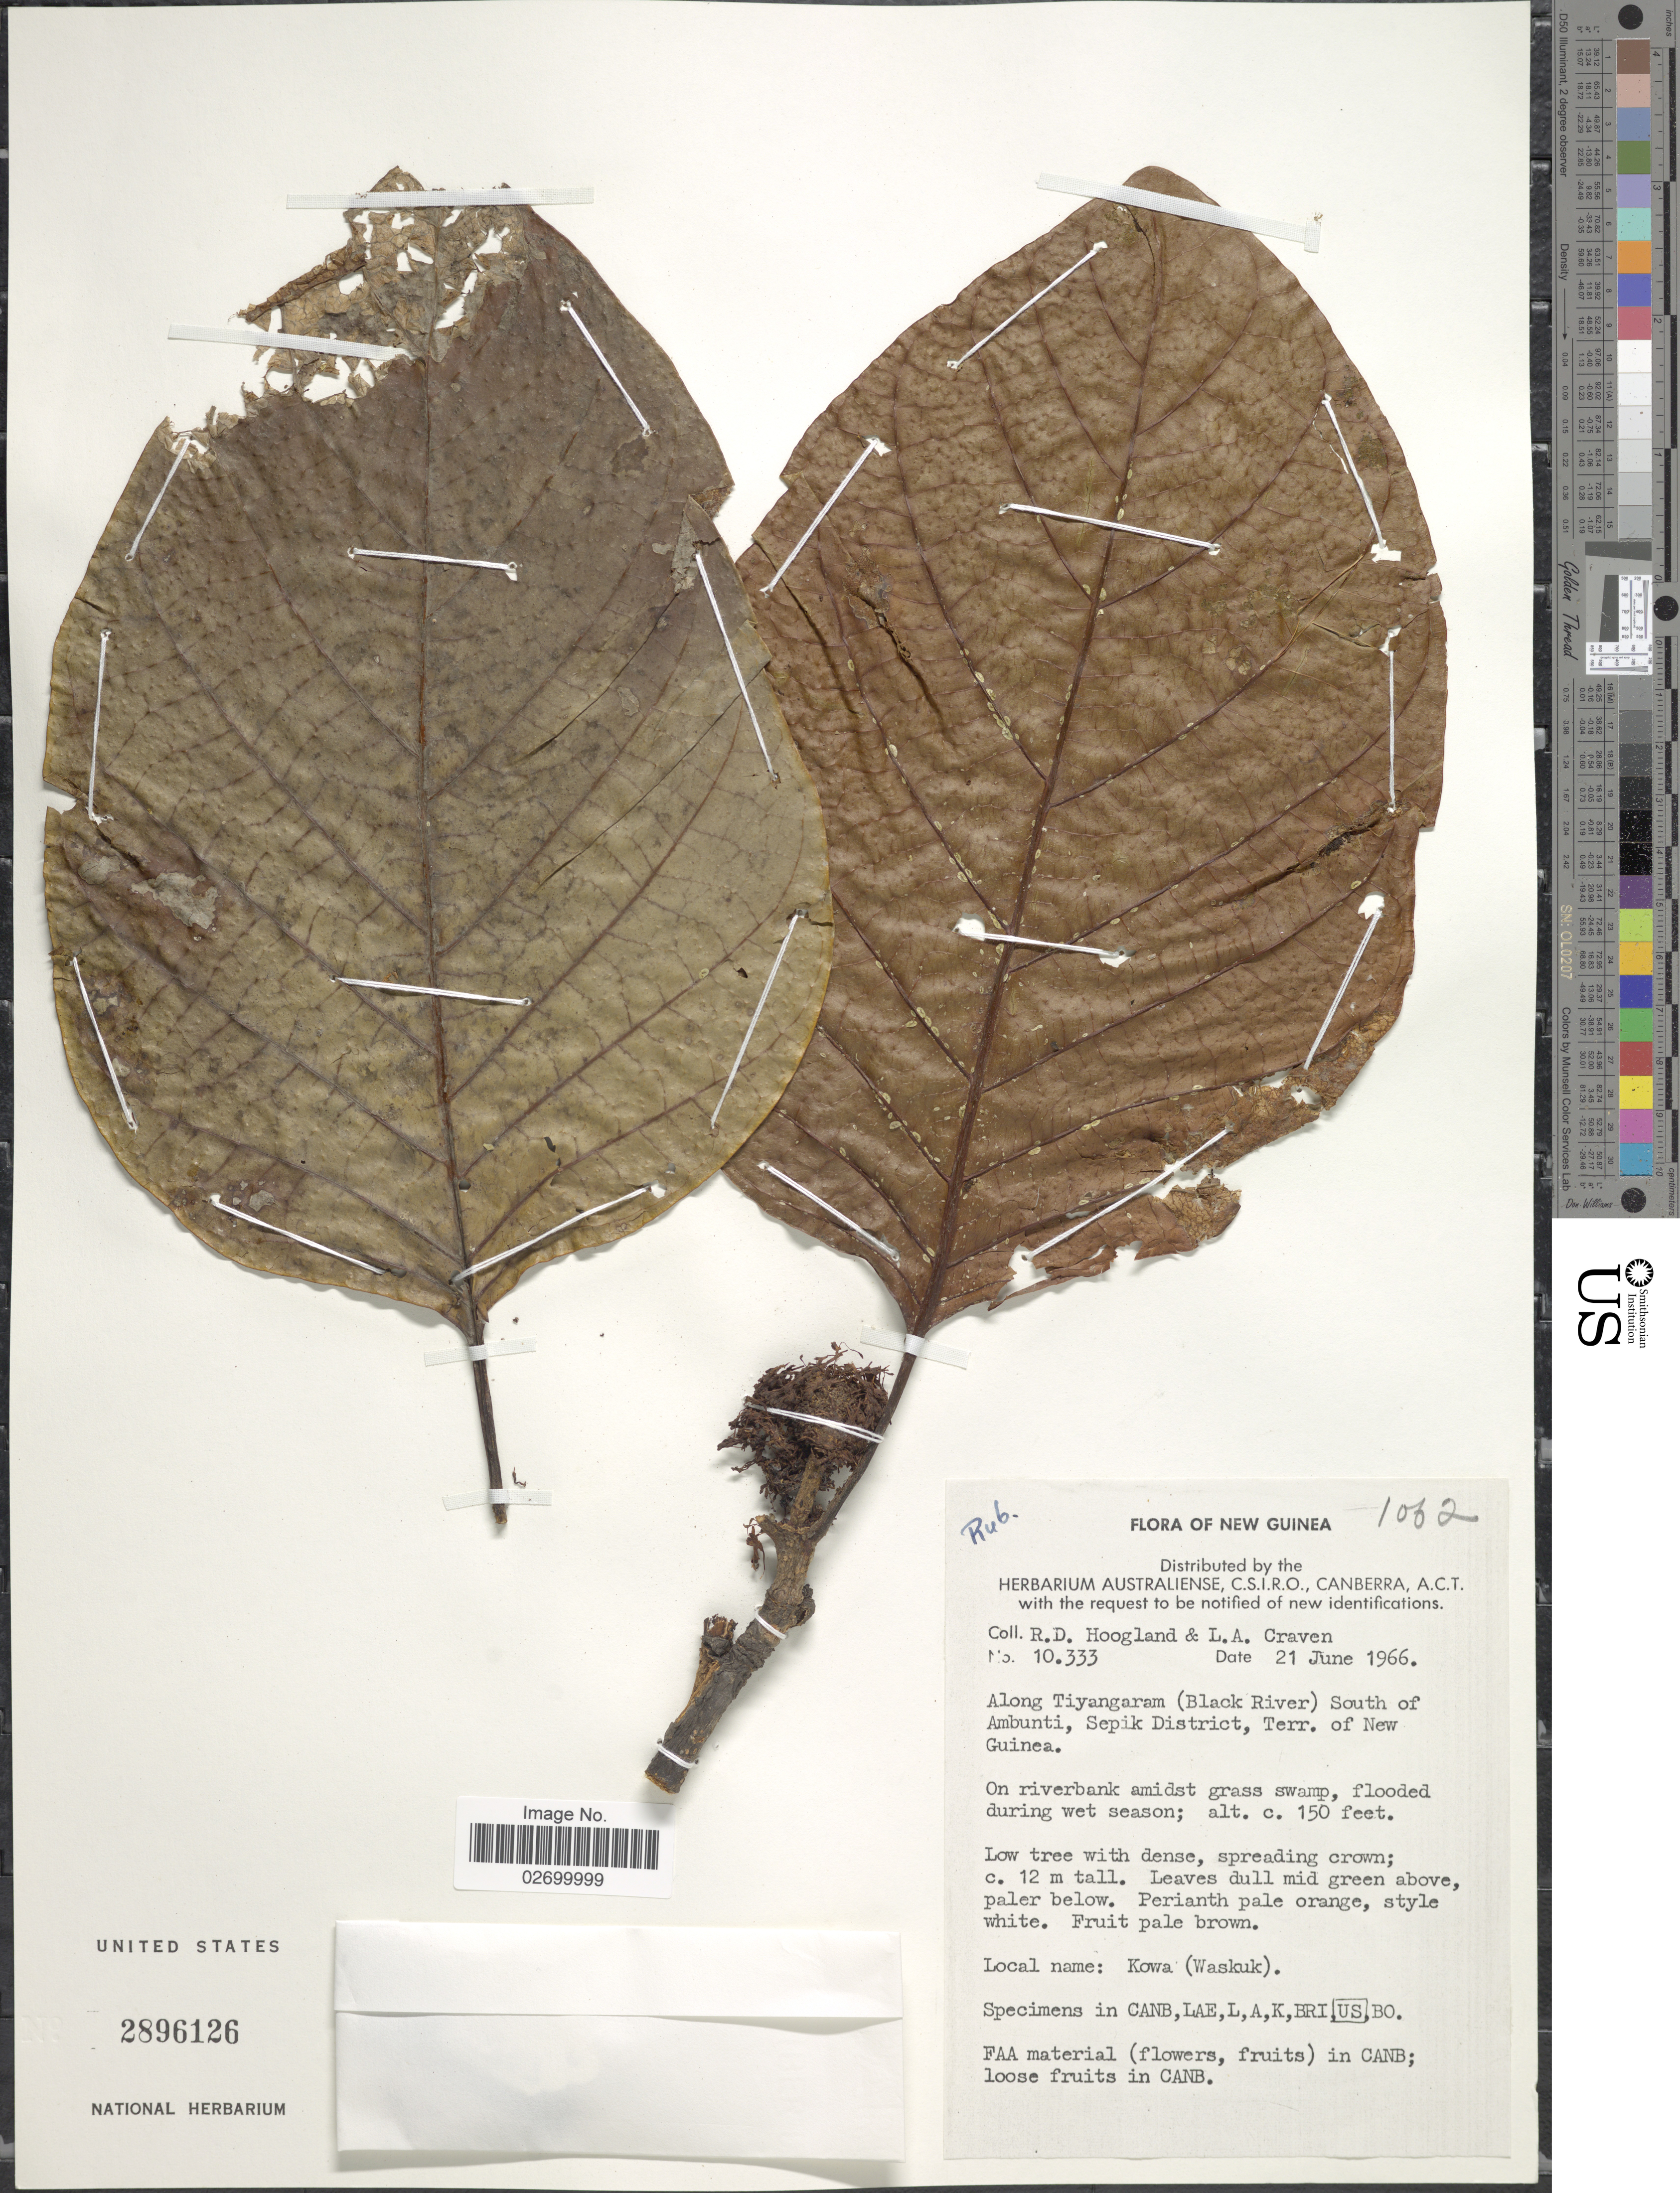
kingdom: Plantae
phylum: Tracheophyta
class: Magnoliopsida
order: Gentianales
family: Rubiaceae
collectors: R. D. Hoogland & L. A. Craven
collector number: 10333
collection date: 1966-06-21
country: Papua New Guinea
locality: New Guinea. Along Tiyabgaran (Black River) South of Ambunti, Sepik District, Terr. of New Guinea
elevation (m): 46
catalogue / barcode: US 2896126